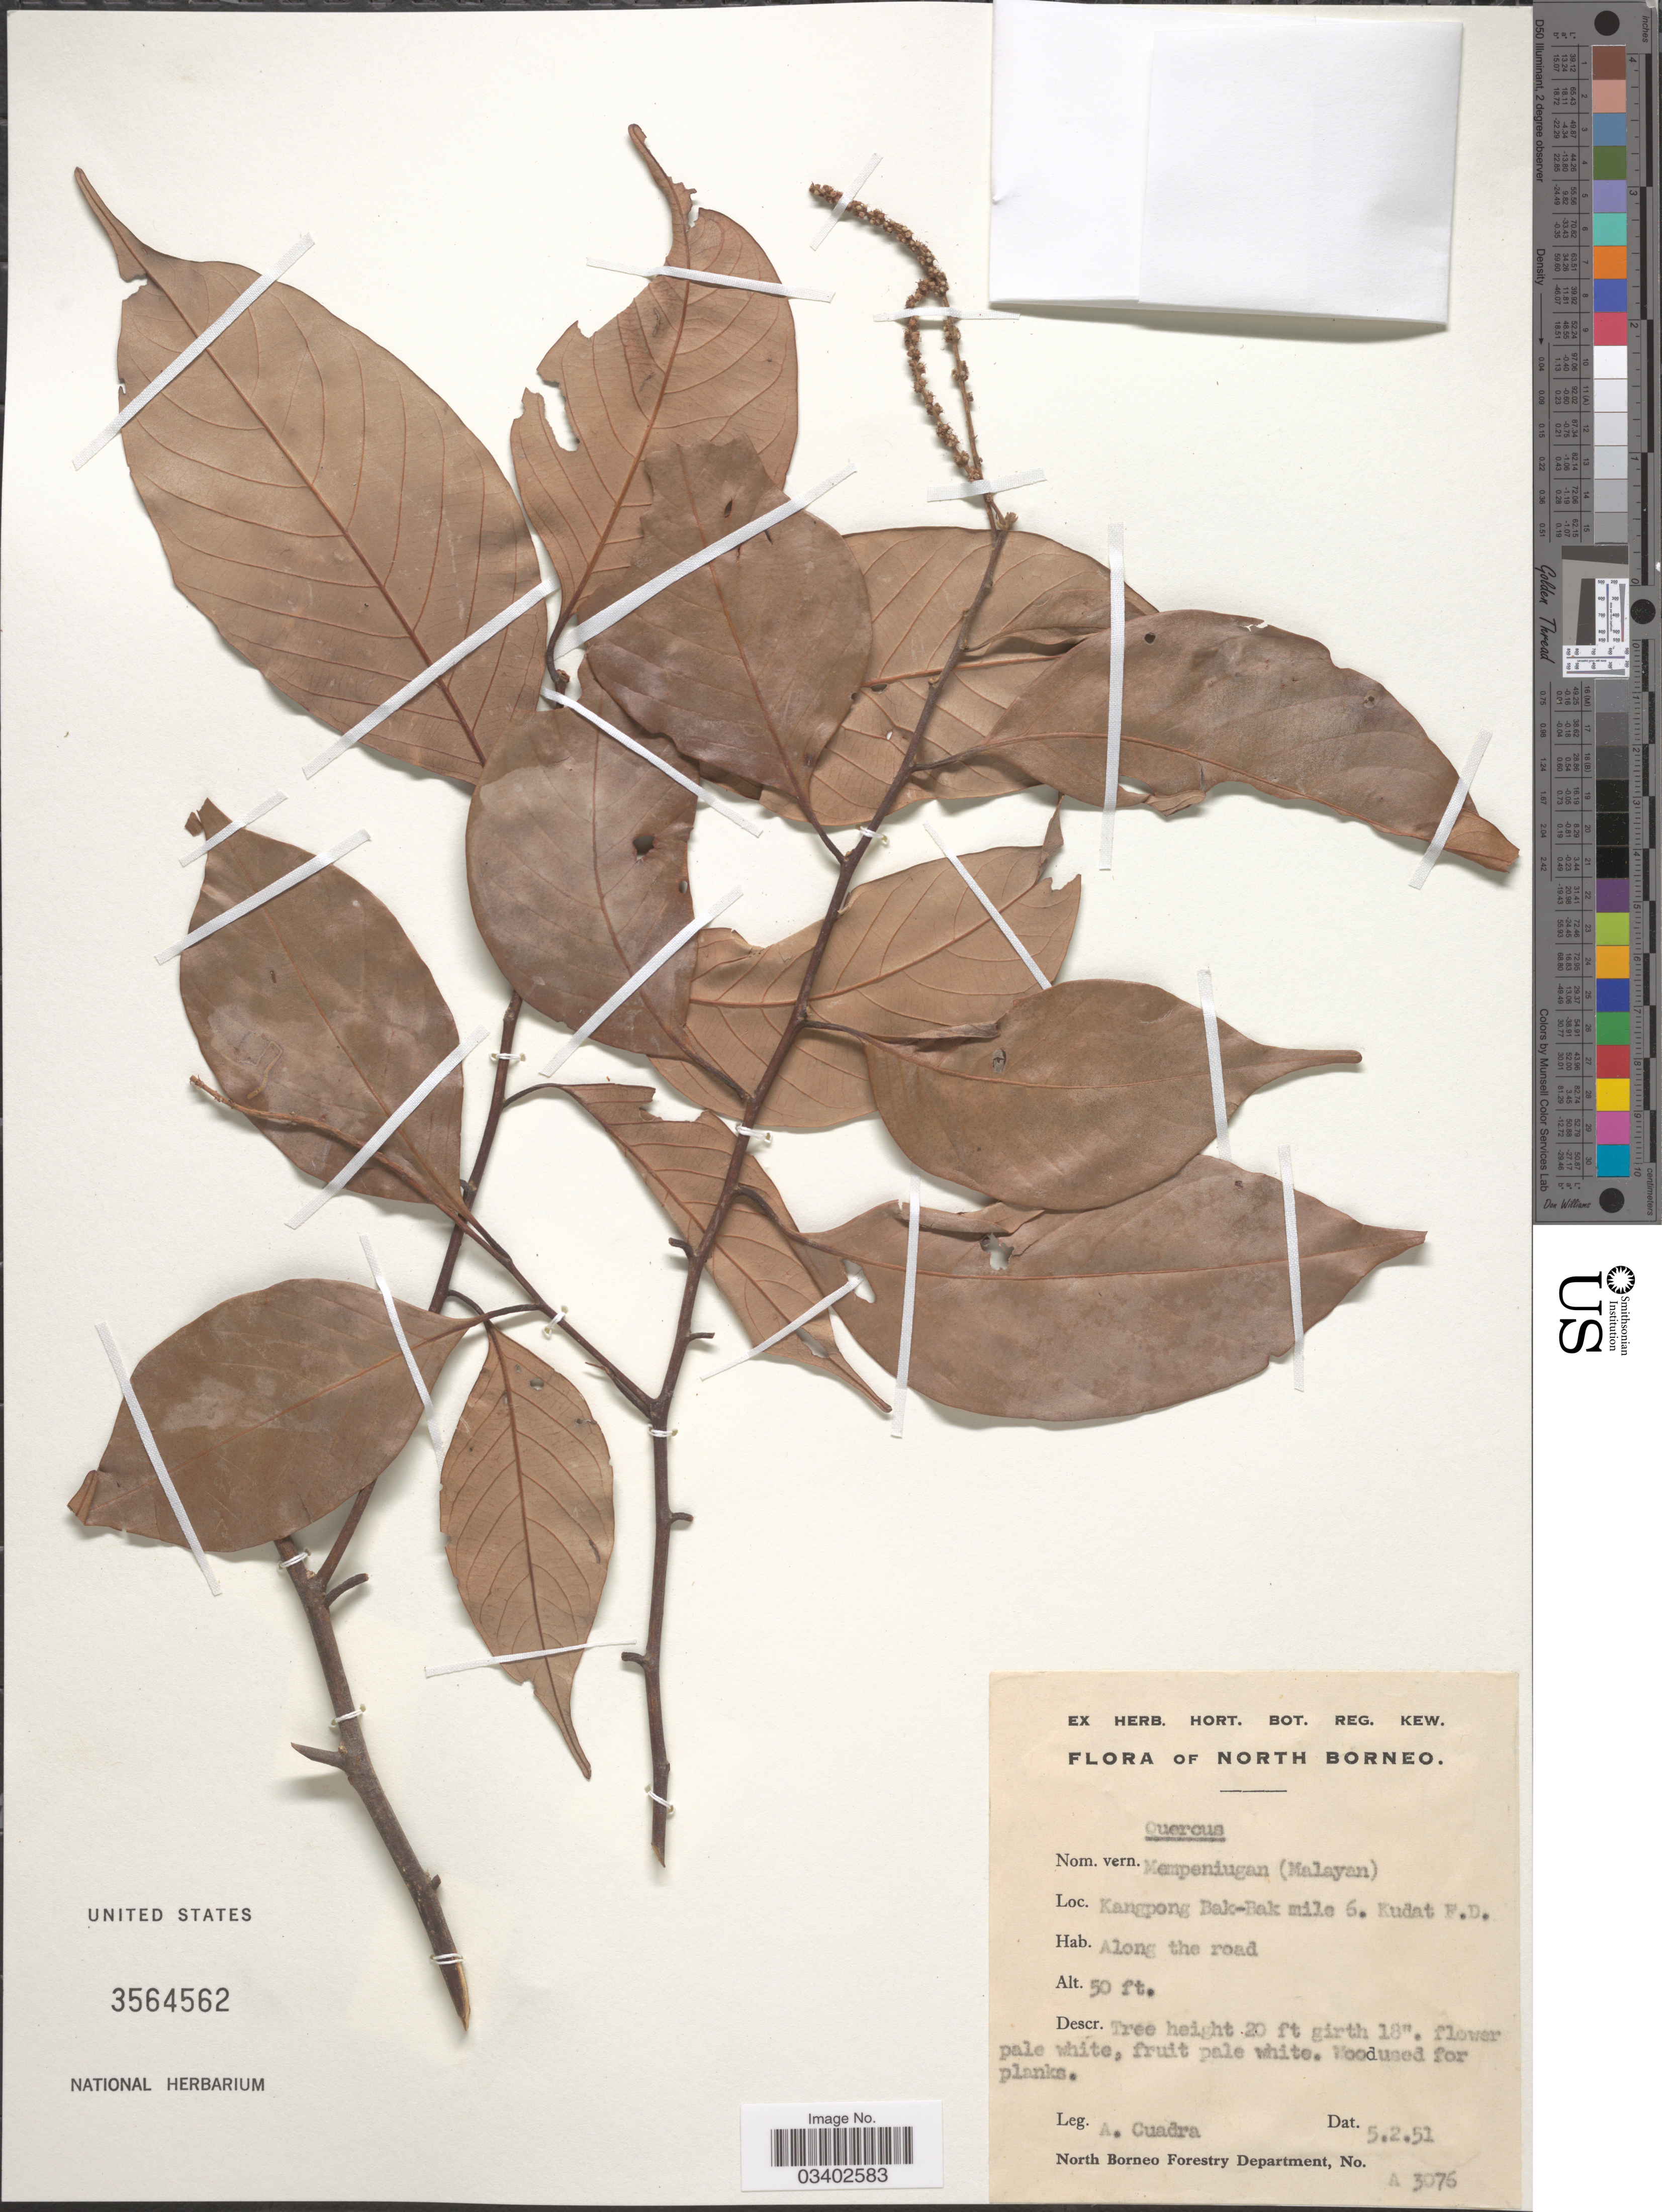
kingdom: Plantae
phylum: Tracheophyta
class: Magnoliopsida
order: Fagales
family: Fagaceae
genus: Lithocarpus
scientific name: Lithocarpus sp.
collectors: A. Cuadra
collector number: A3076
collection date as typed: Transcribed d/m/y: 5/2/51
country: Malaysia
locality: North Borneo. Kangpong Bak-Bak mile 6. Kudat F.D. Along the road.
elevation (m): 15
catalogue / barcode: US 3564562